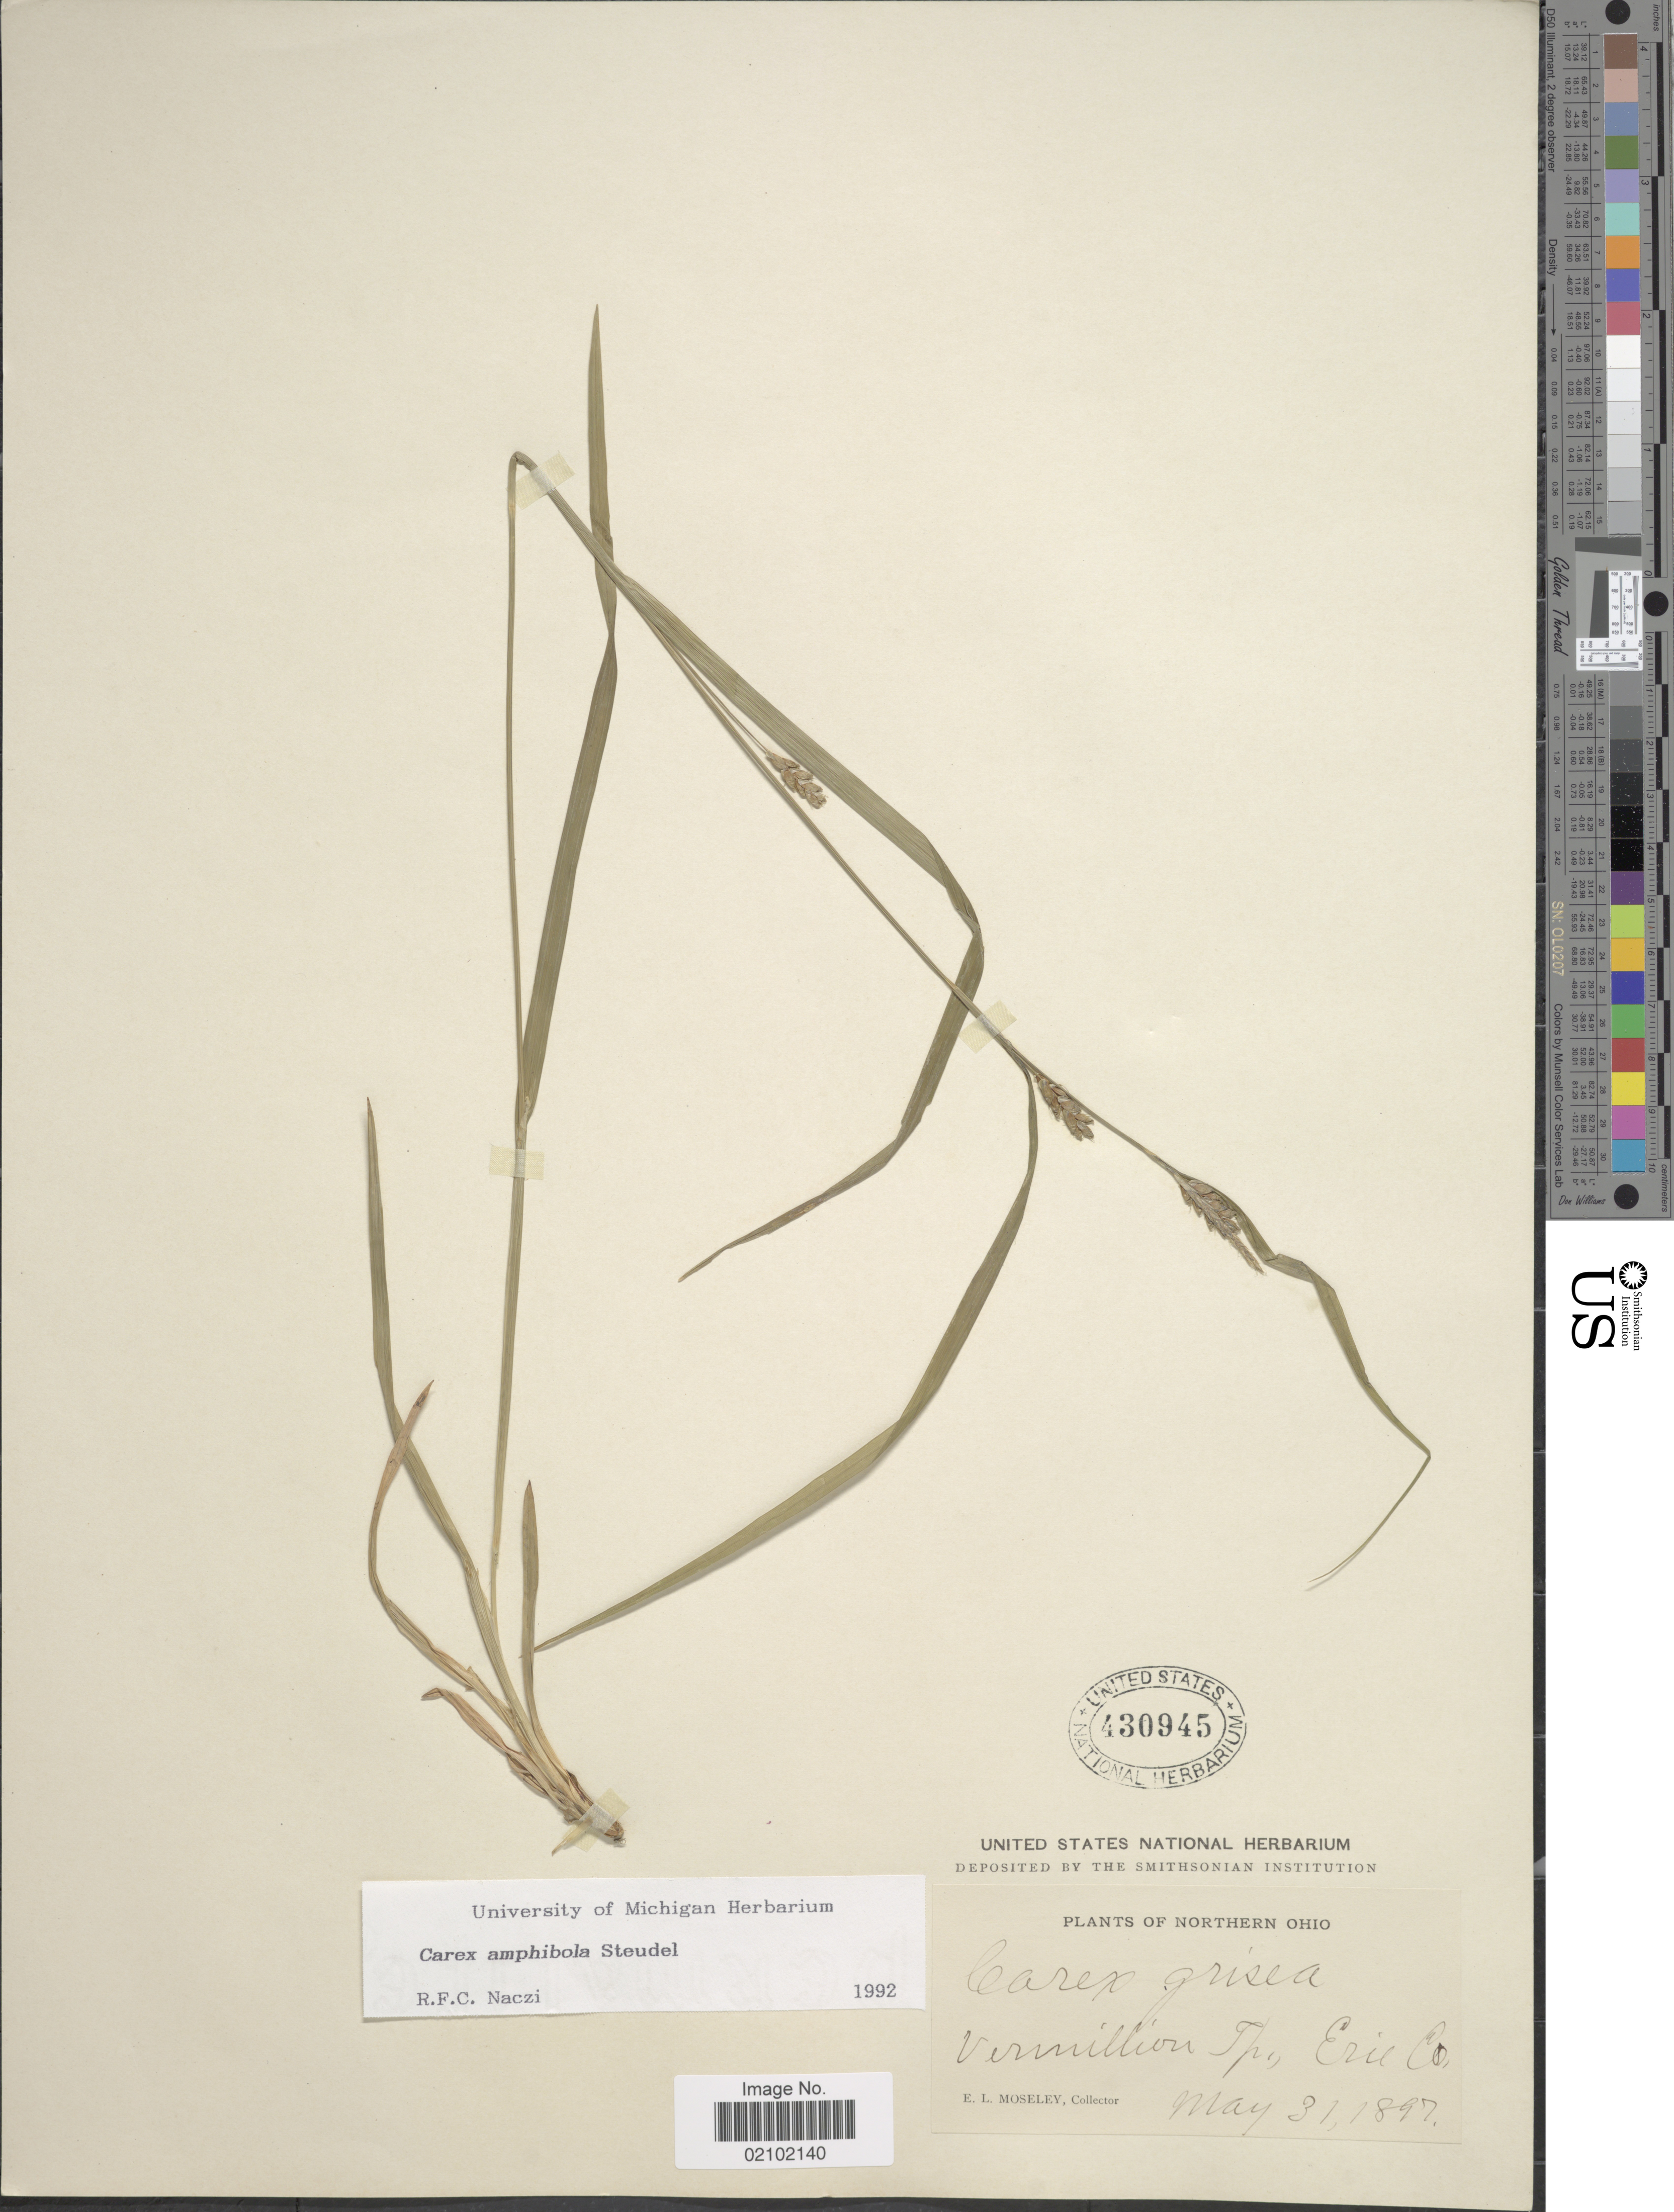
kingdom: Plantae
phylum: Tracheophyta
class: Liliopsida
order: Poales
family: Cyperaceae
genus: Carex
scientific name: Carex amphibola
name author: Steud.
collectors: E. Moseley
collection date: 1897-05-31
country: United States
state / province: Ohio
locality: Northern Ohio. Vermillion Tp., Erie Co.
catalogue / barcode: US 430945